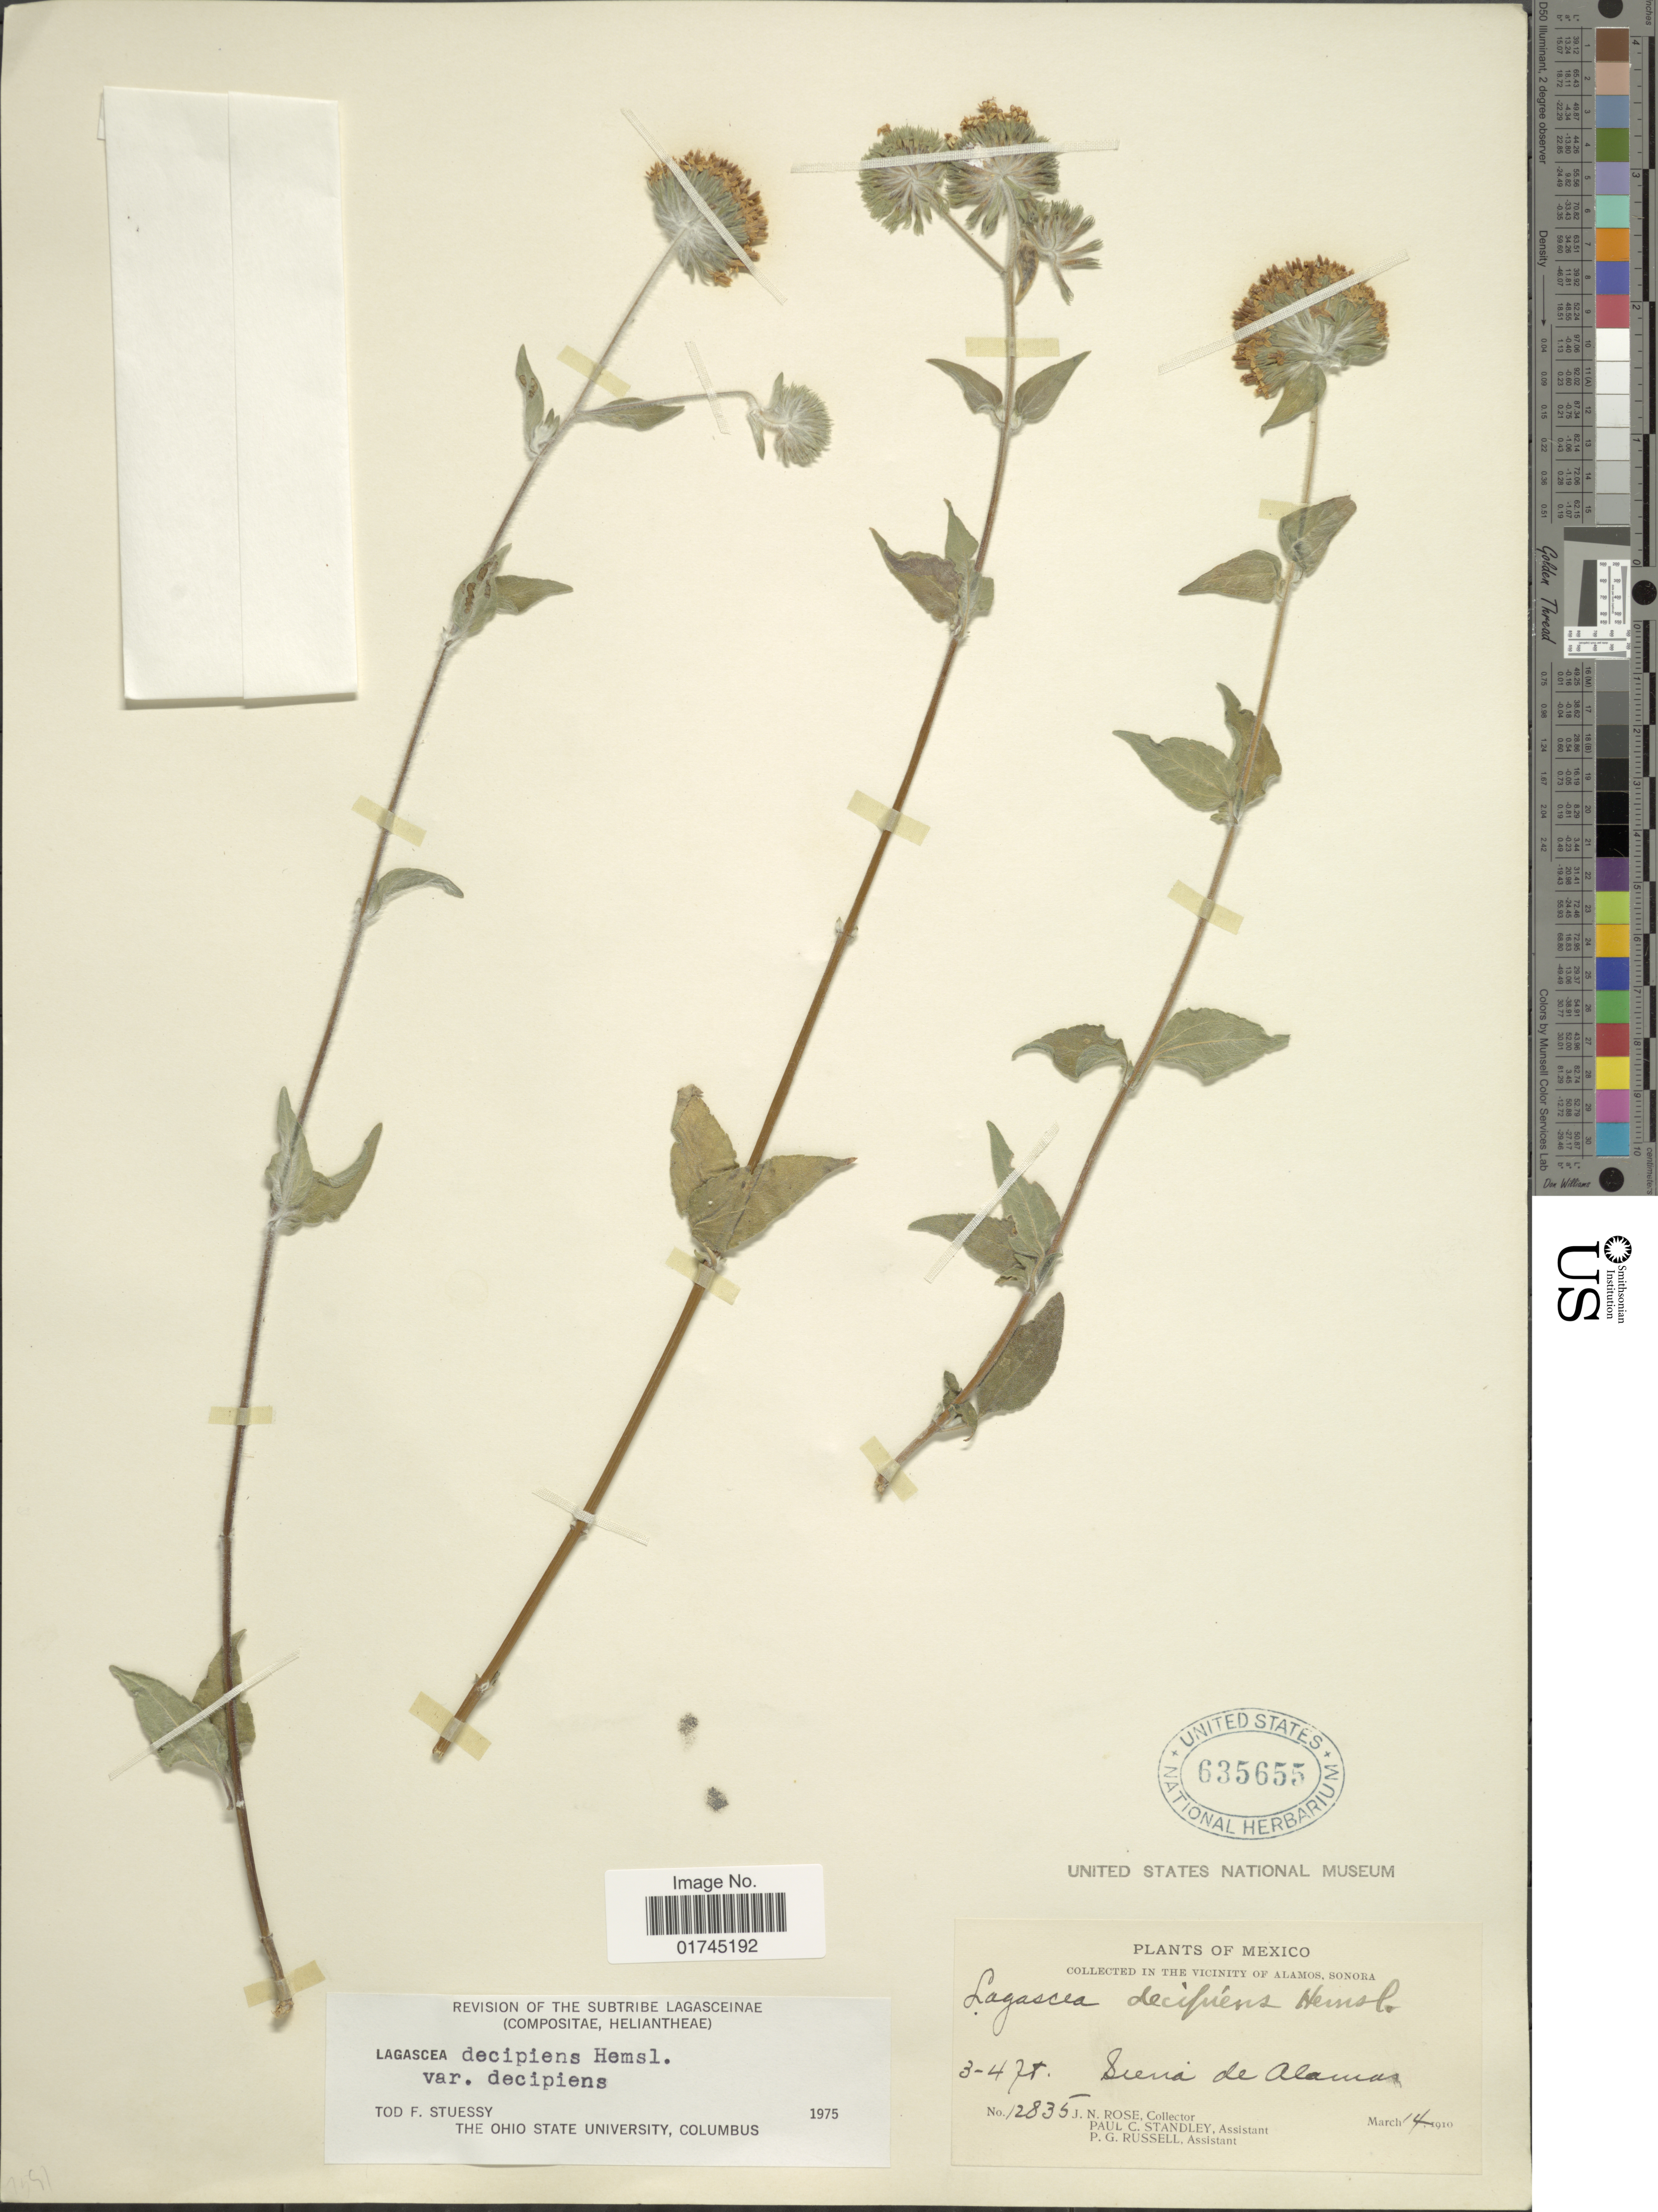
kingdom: Plantae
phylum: Tracheophyta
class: Magnoliopsida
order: Asterales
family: Asteraceae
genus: Lagascea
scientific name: Lagascea decipiens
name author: Hemsl.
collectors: J. N. Rose, P. C. Standley & P. G. Russell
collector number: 12835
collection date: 1910-03-14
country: Mexico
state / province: Sonora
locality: Vicinity of Alamos, Sierra de Alamos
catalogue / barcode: US 635655